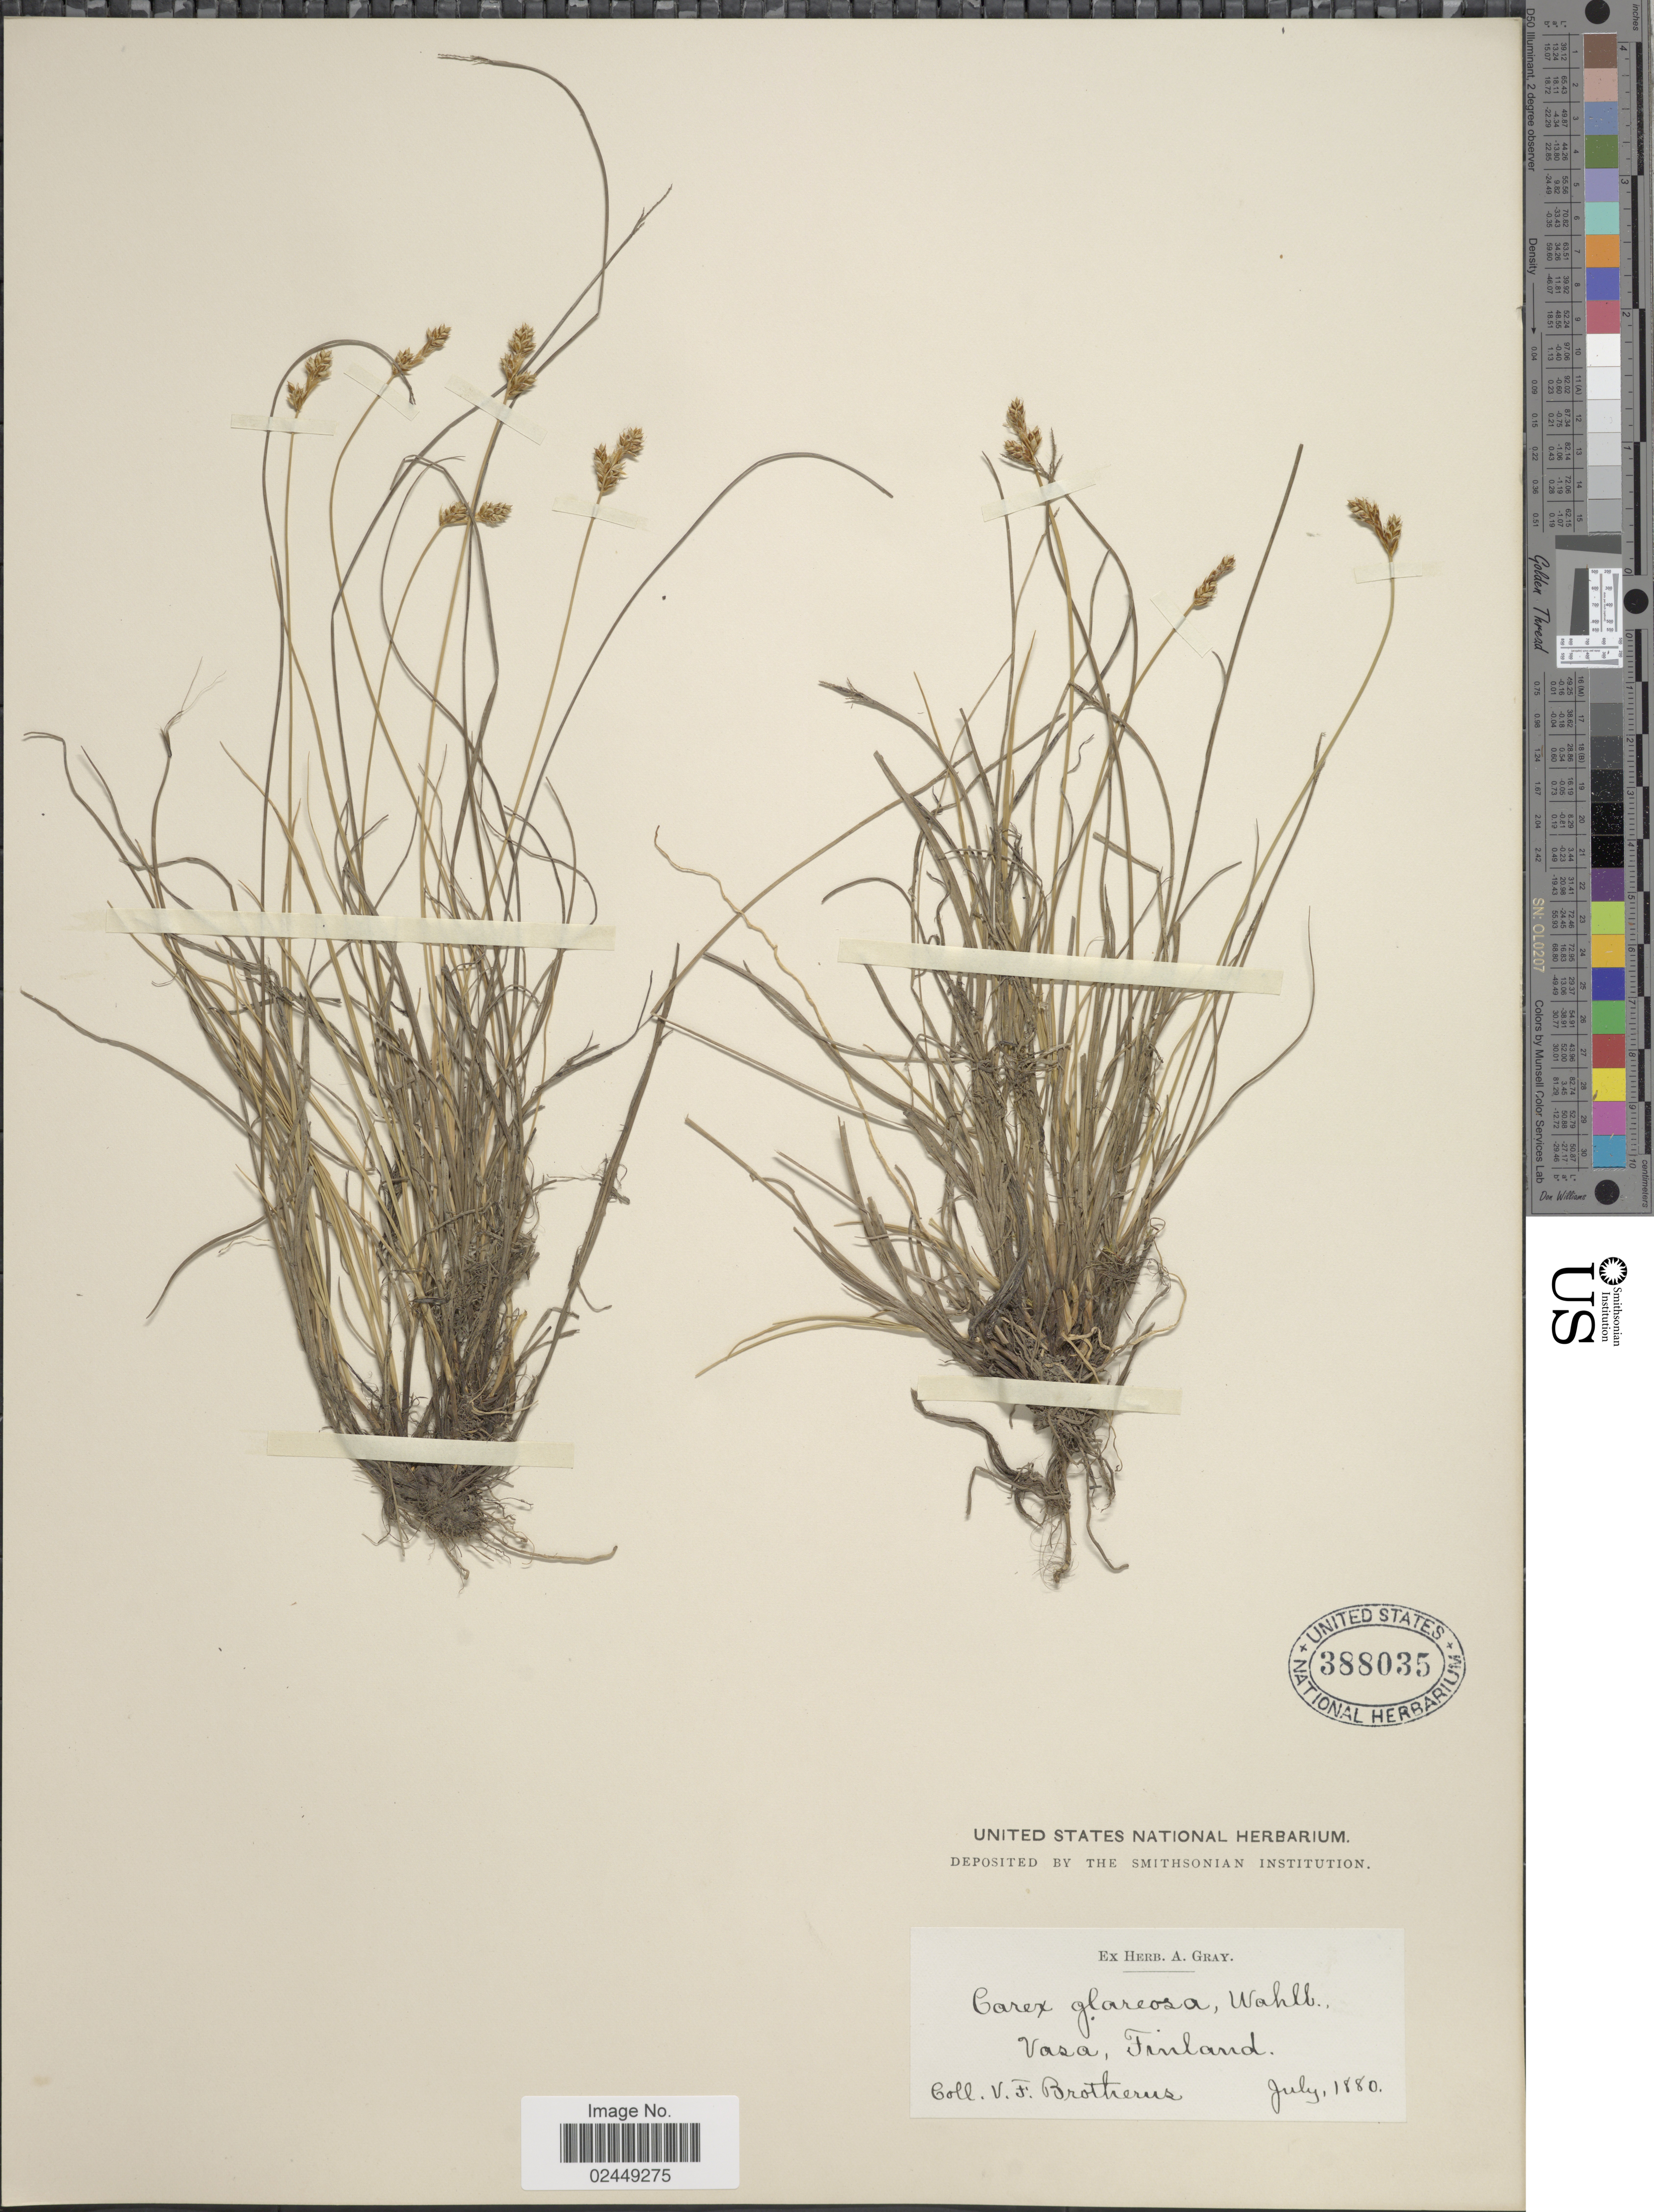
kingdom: Plantae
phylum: Tracheophyta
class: Liliopsida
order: Poales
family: Cyperaceae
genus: Carex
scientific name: Carex glareosa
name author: Schkuhr ex Wahlenb.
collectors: V. F. Brotherus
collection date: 1880-07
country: Finland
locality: Vasa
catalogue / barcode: US 388035